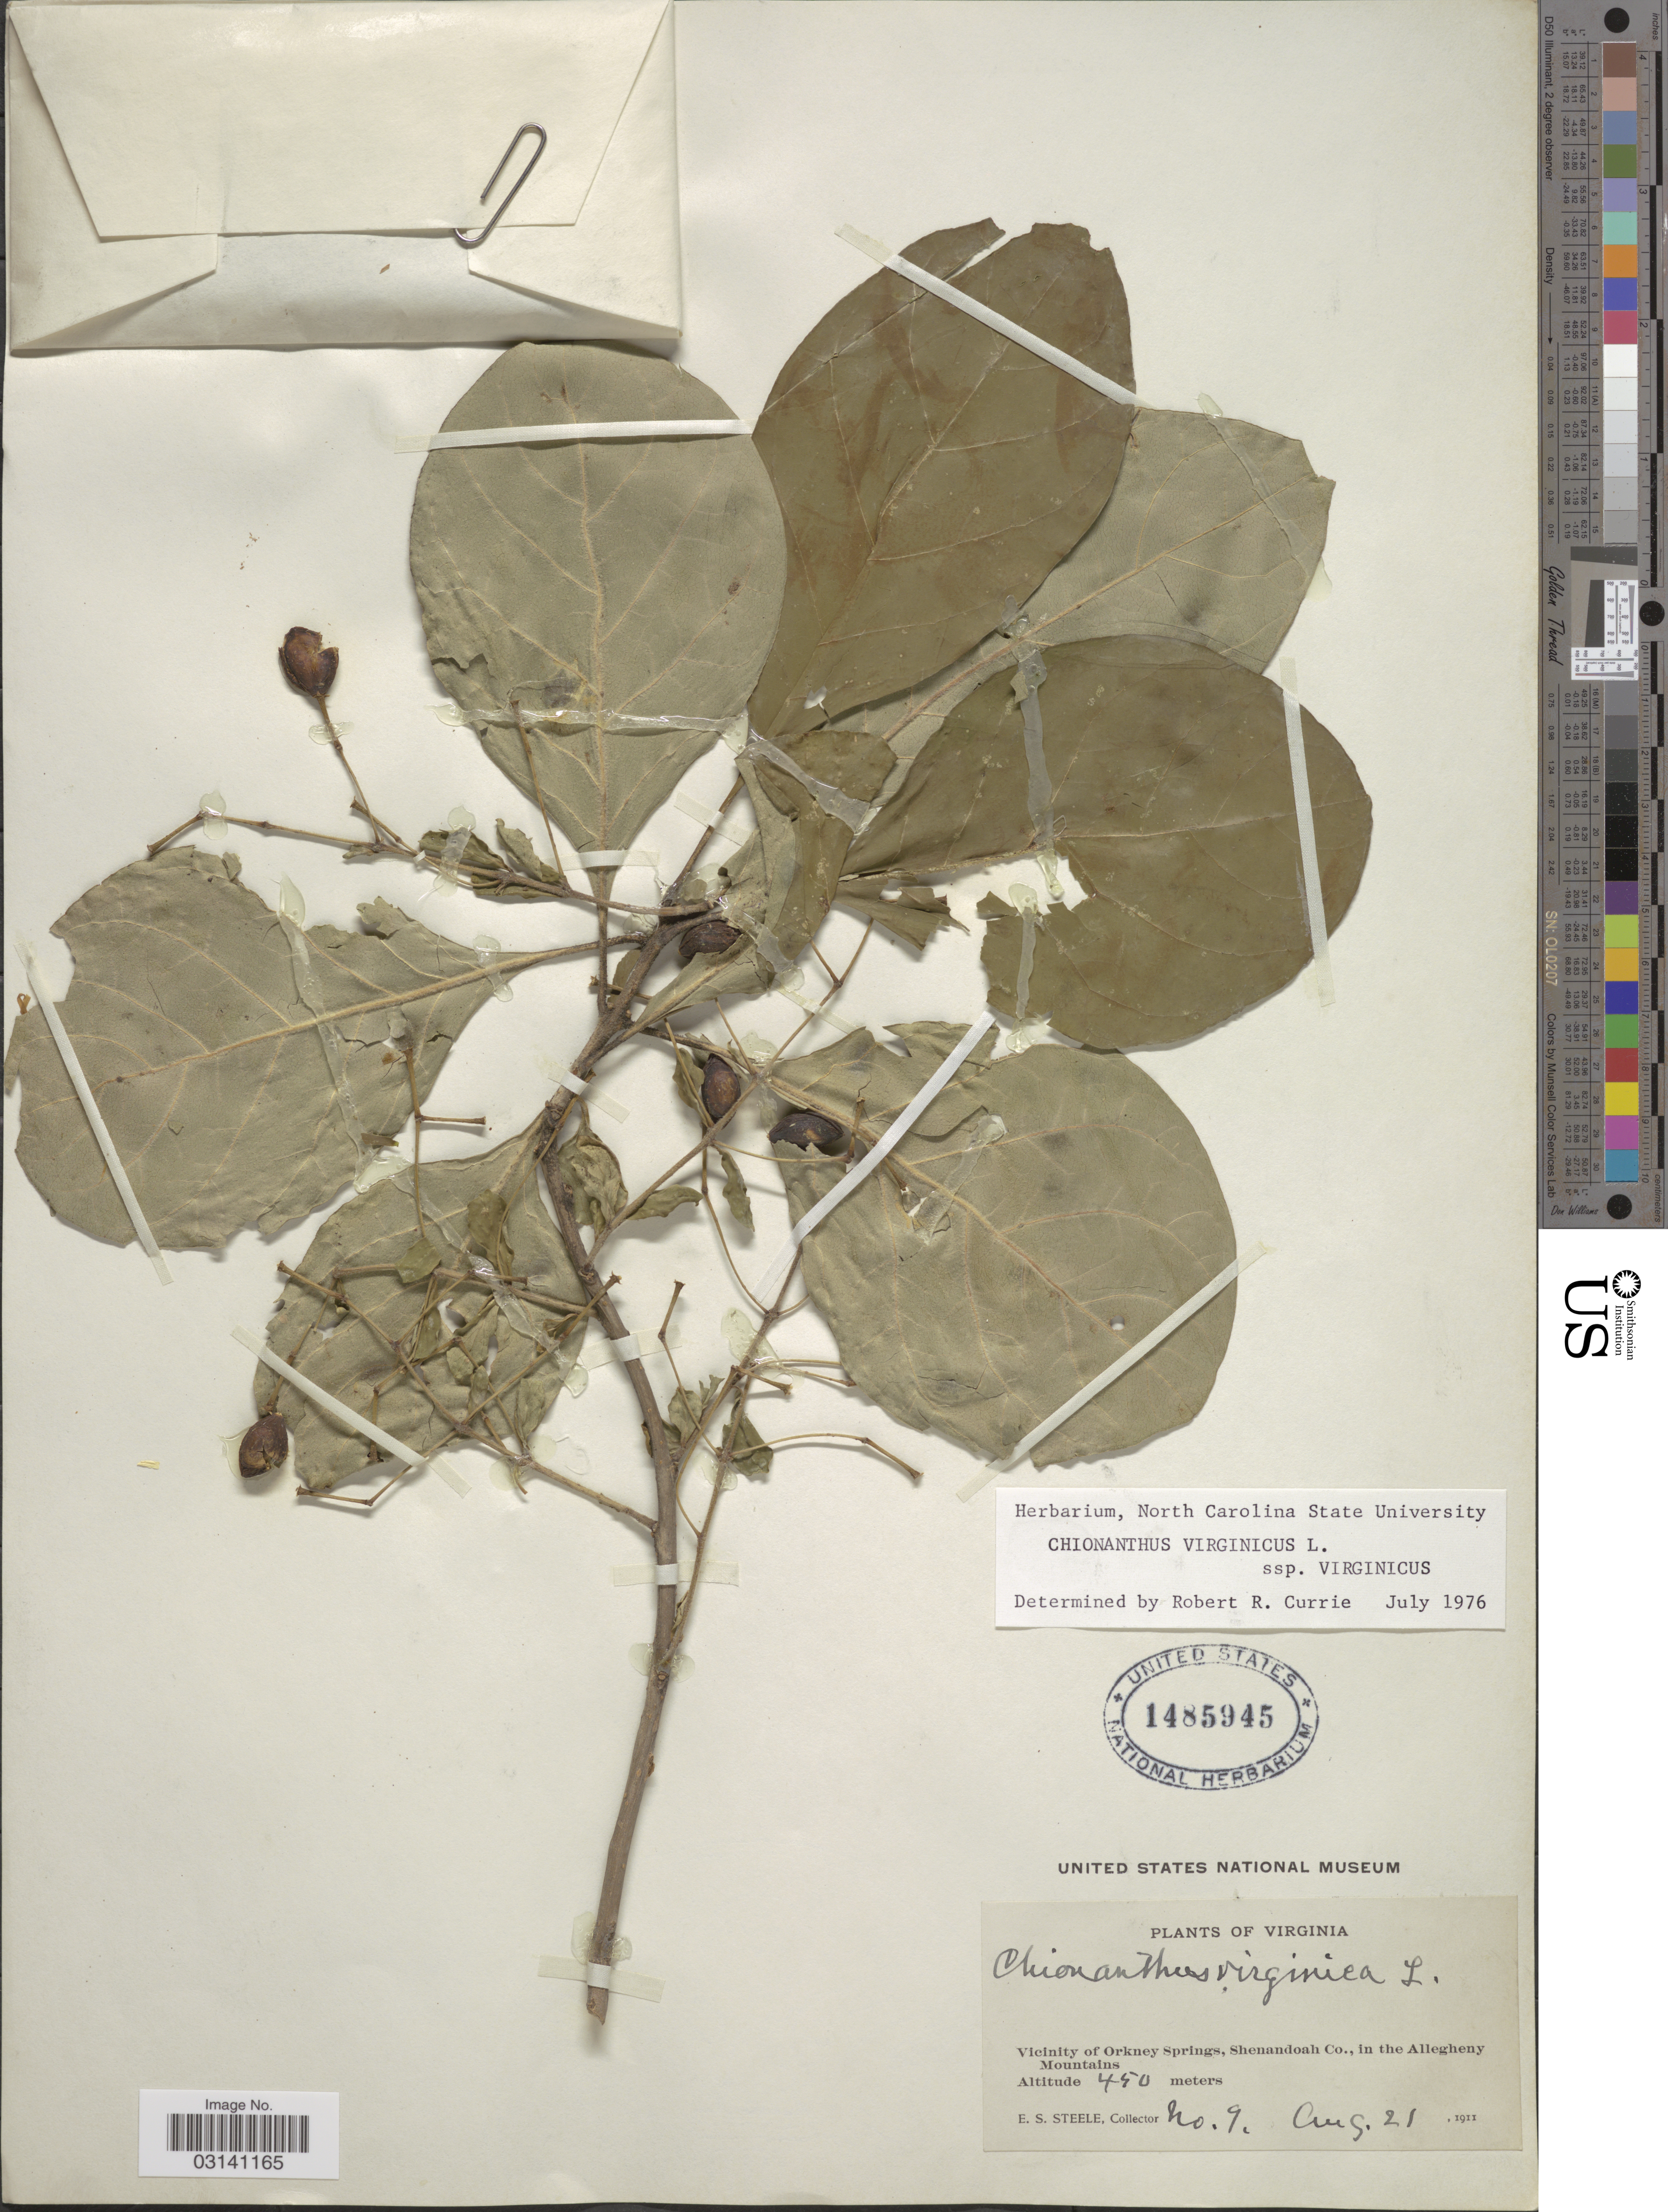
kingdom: Plantae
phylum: Tracheophyta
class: Magnoliopsida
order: Lamiales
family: Oleaceae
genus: Chionanthus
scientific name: Chionanthus virginicus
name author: L.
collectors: E. Steele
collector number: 9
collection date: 1911-08-21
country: United States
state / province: Virginia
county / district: Shenandoah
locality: Vicinity of Orkney Springs, Shenandoah Co., in the Allegheny Mountains.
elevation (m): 450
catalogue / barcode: US 1485945